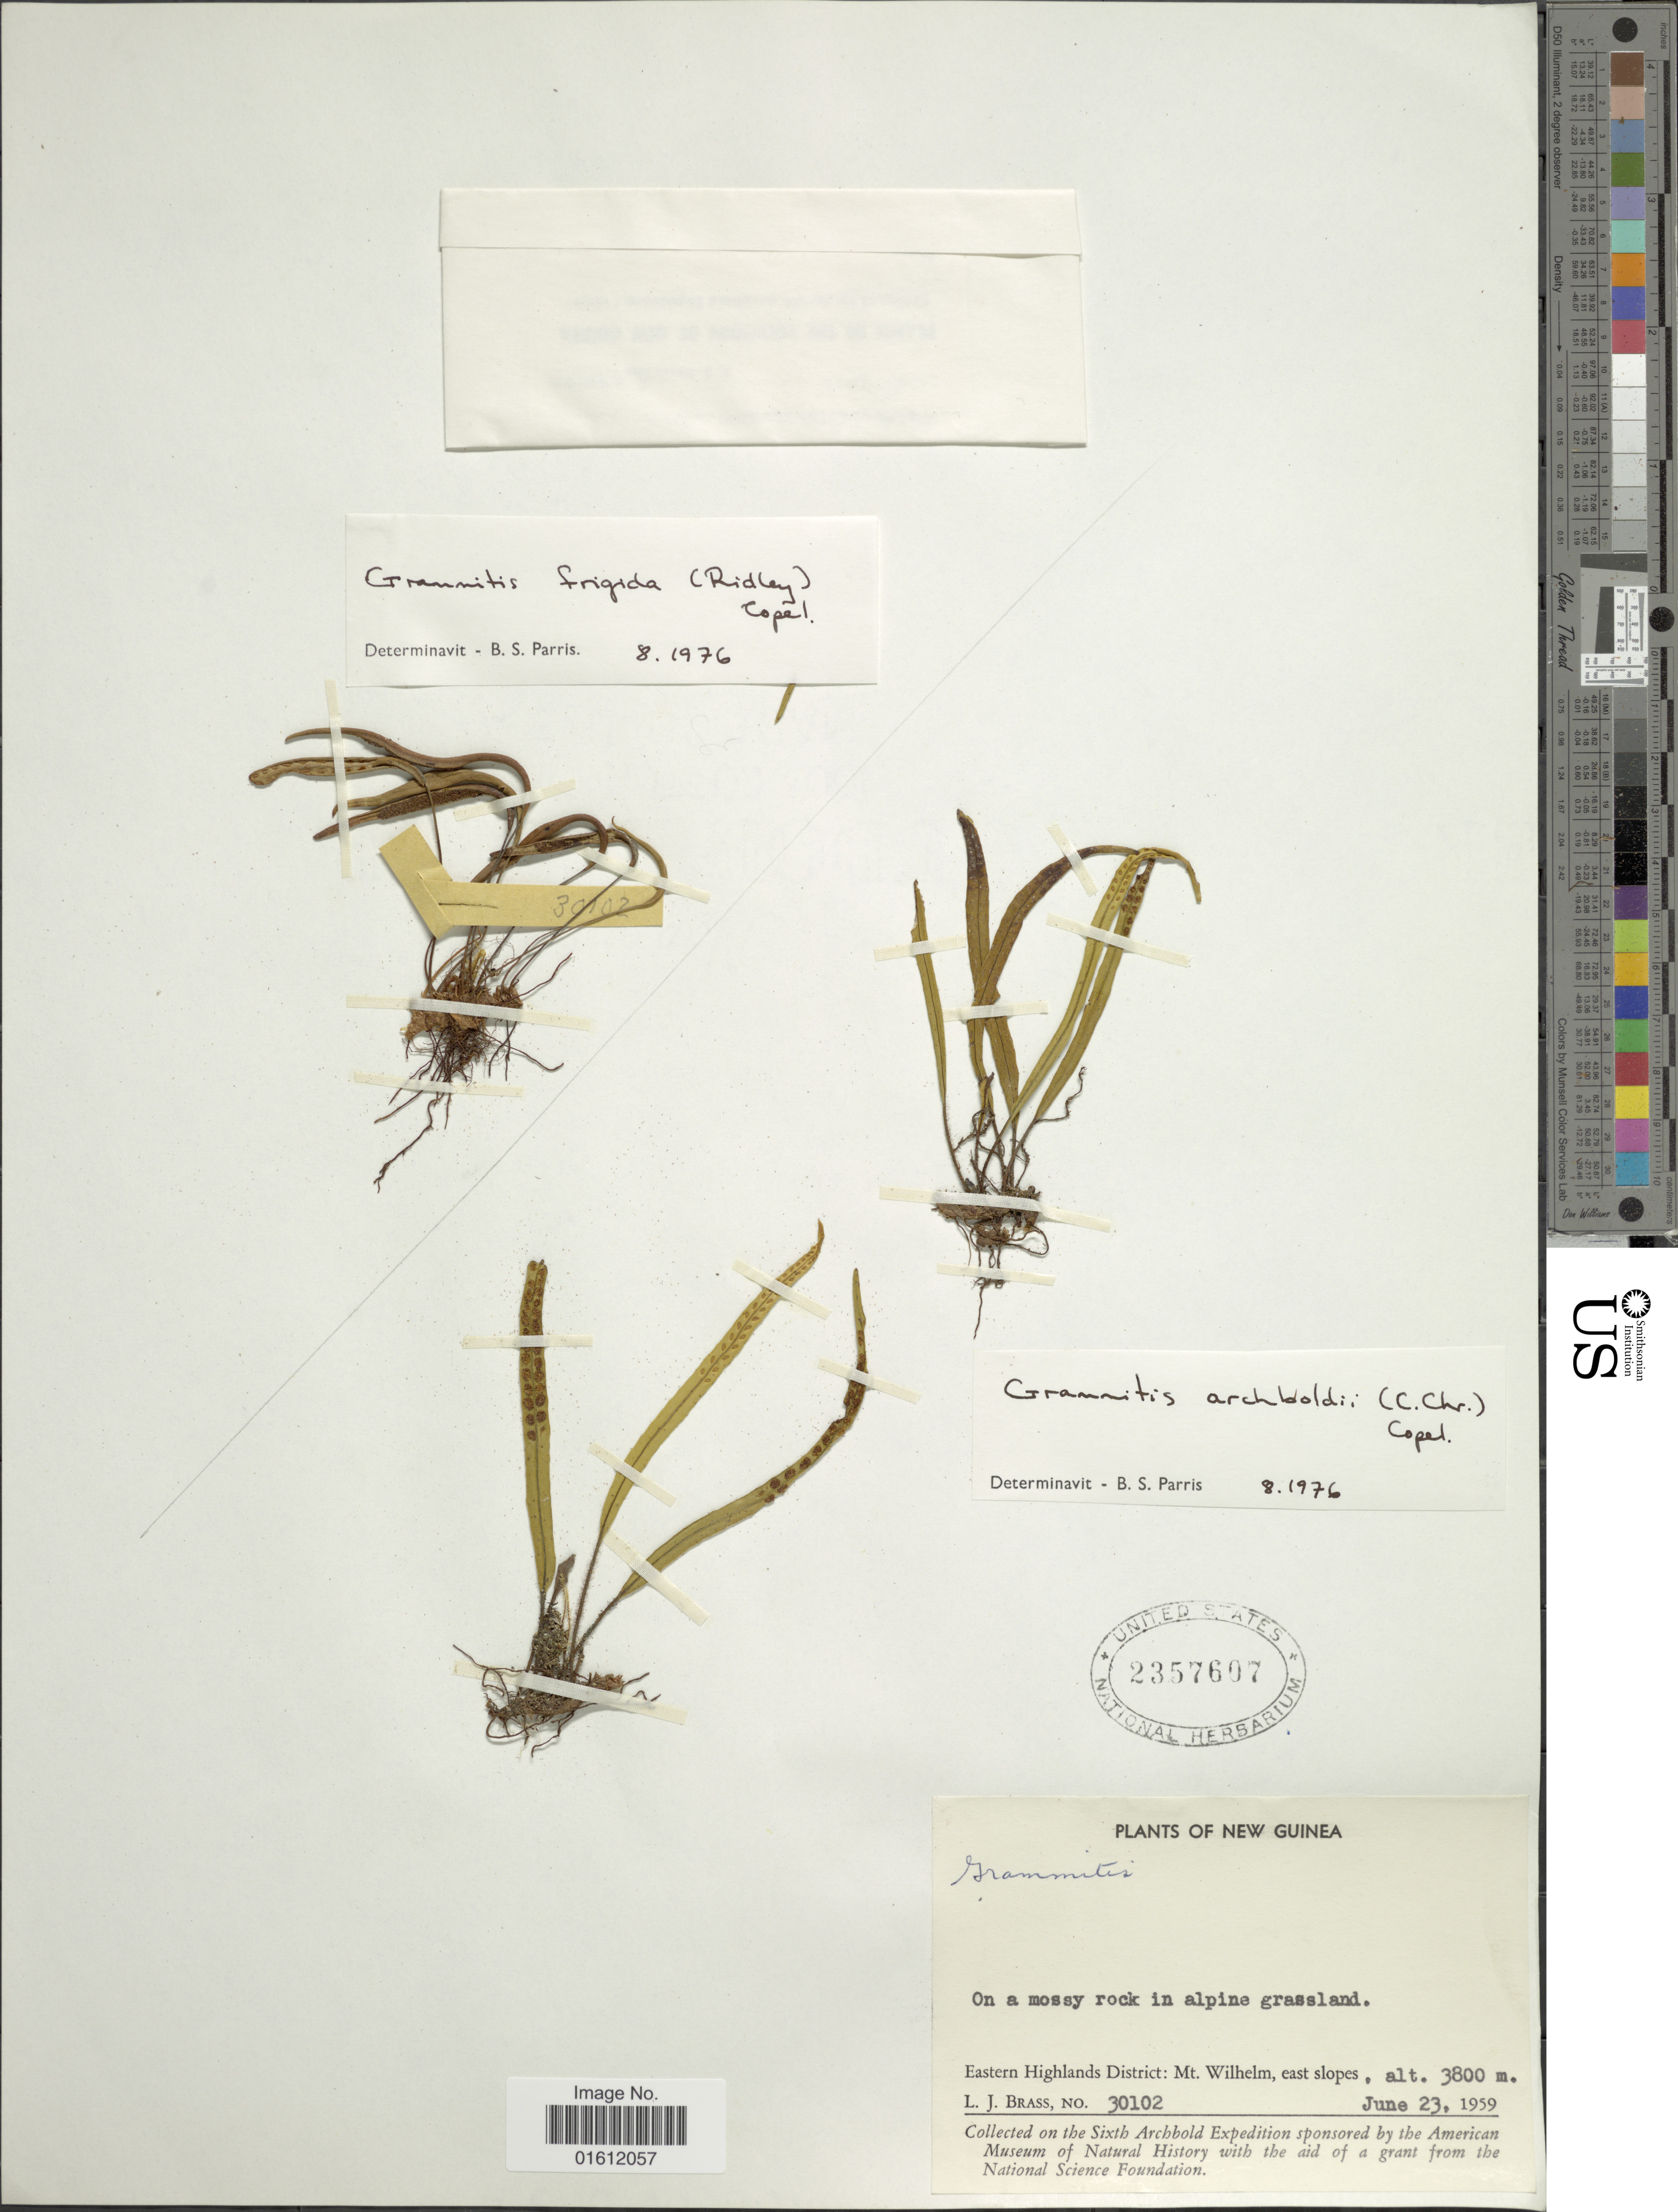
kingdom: Plantae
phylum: Tracheophyta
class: Polypodiopsida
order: Polypodiales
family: Polypodiaceae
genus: Oreogrammitis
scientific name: Oreogrammitis frigida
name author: (Ridl.) Parris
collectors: L. J. Brass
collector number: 30102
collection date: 1959-06-23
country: Papua New Guinea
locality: New Guinea, Eastern Highlands District: Mt. Wilhelm, east slopes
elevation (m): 3800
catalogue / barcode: US 2357607